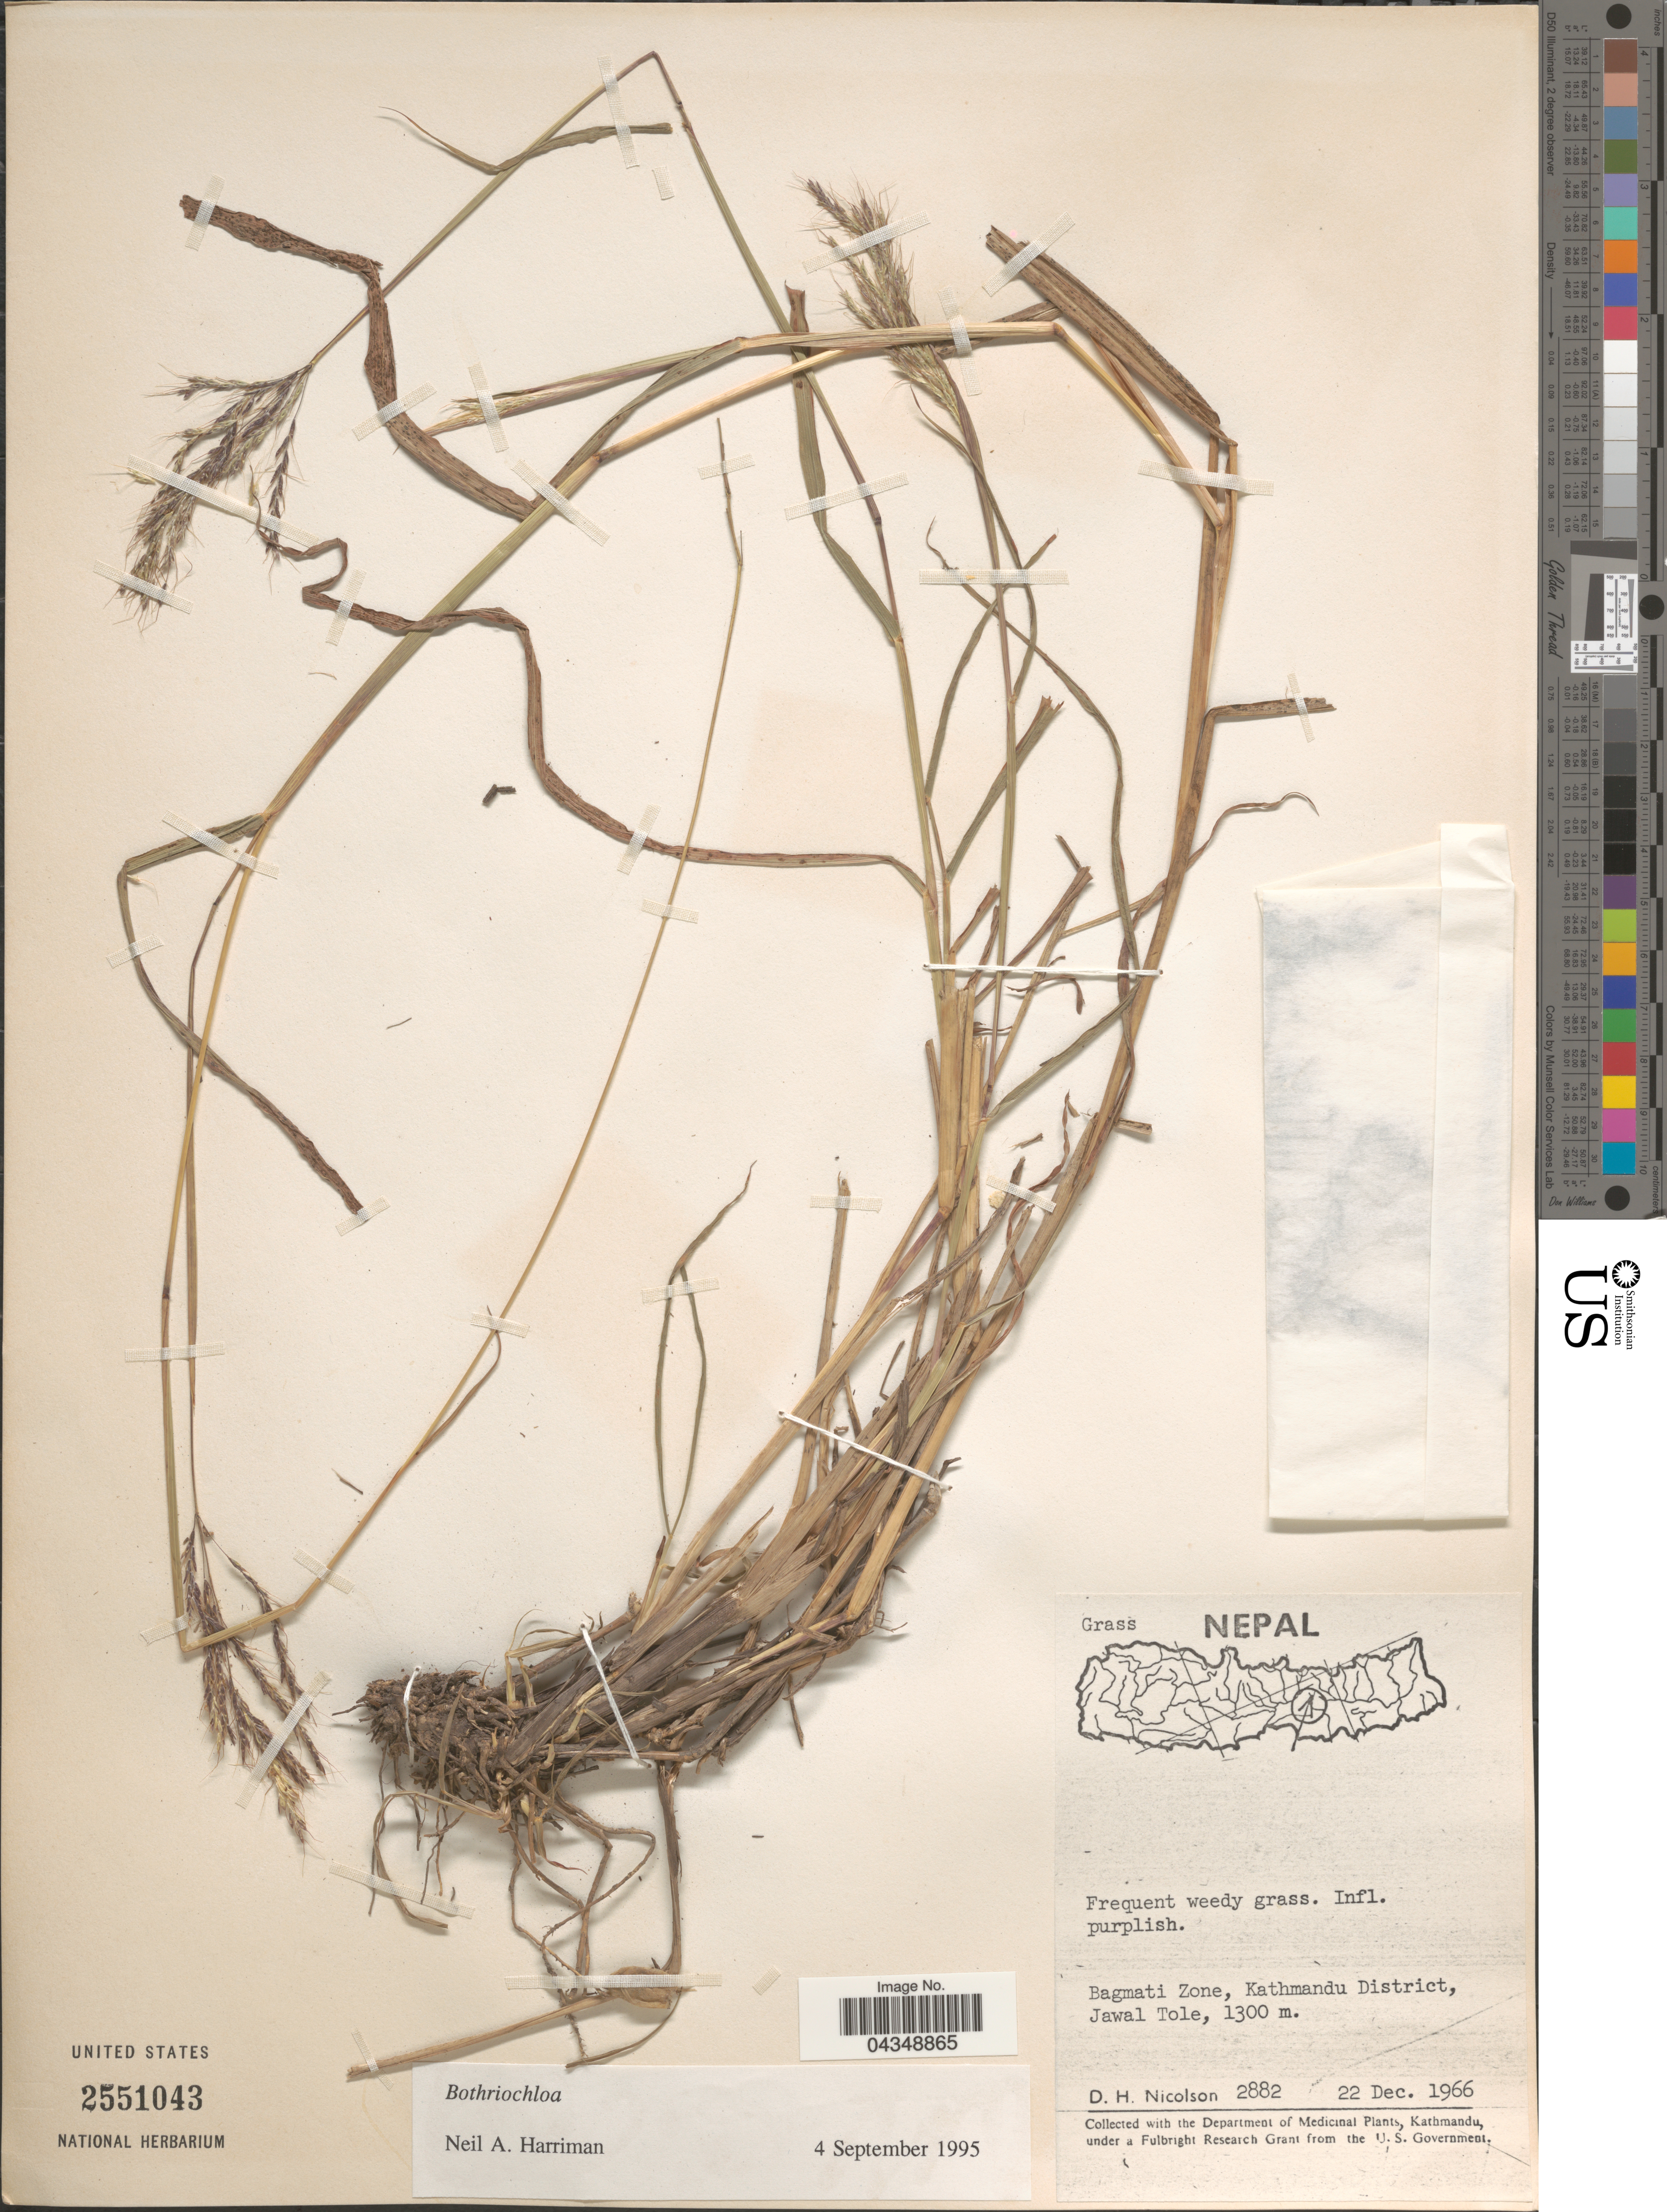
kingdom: Plantae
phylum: Tracheophyta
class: Liliopsida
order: Poales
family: Poaceae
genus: Bothriochloa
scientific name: Bothriochloa sp.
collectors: D. H. Nicolson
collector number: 2882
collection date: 1966-12-22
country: Nepal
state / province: Bagmati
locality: Bagmati Zone, Kathmandu District, Jawal Tole.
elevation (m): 1300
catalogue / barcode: US 2551043